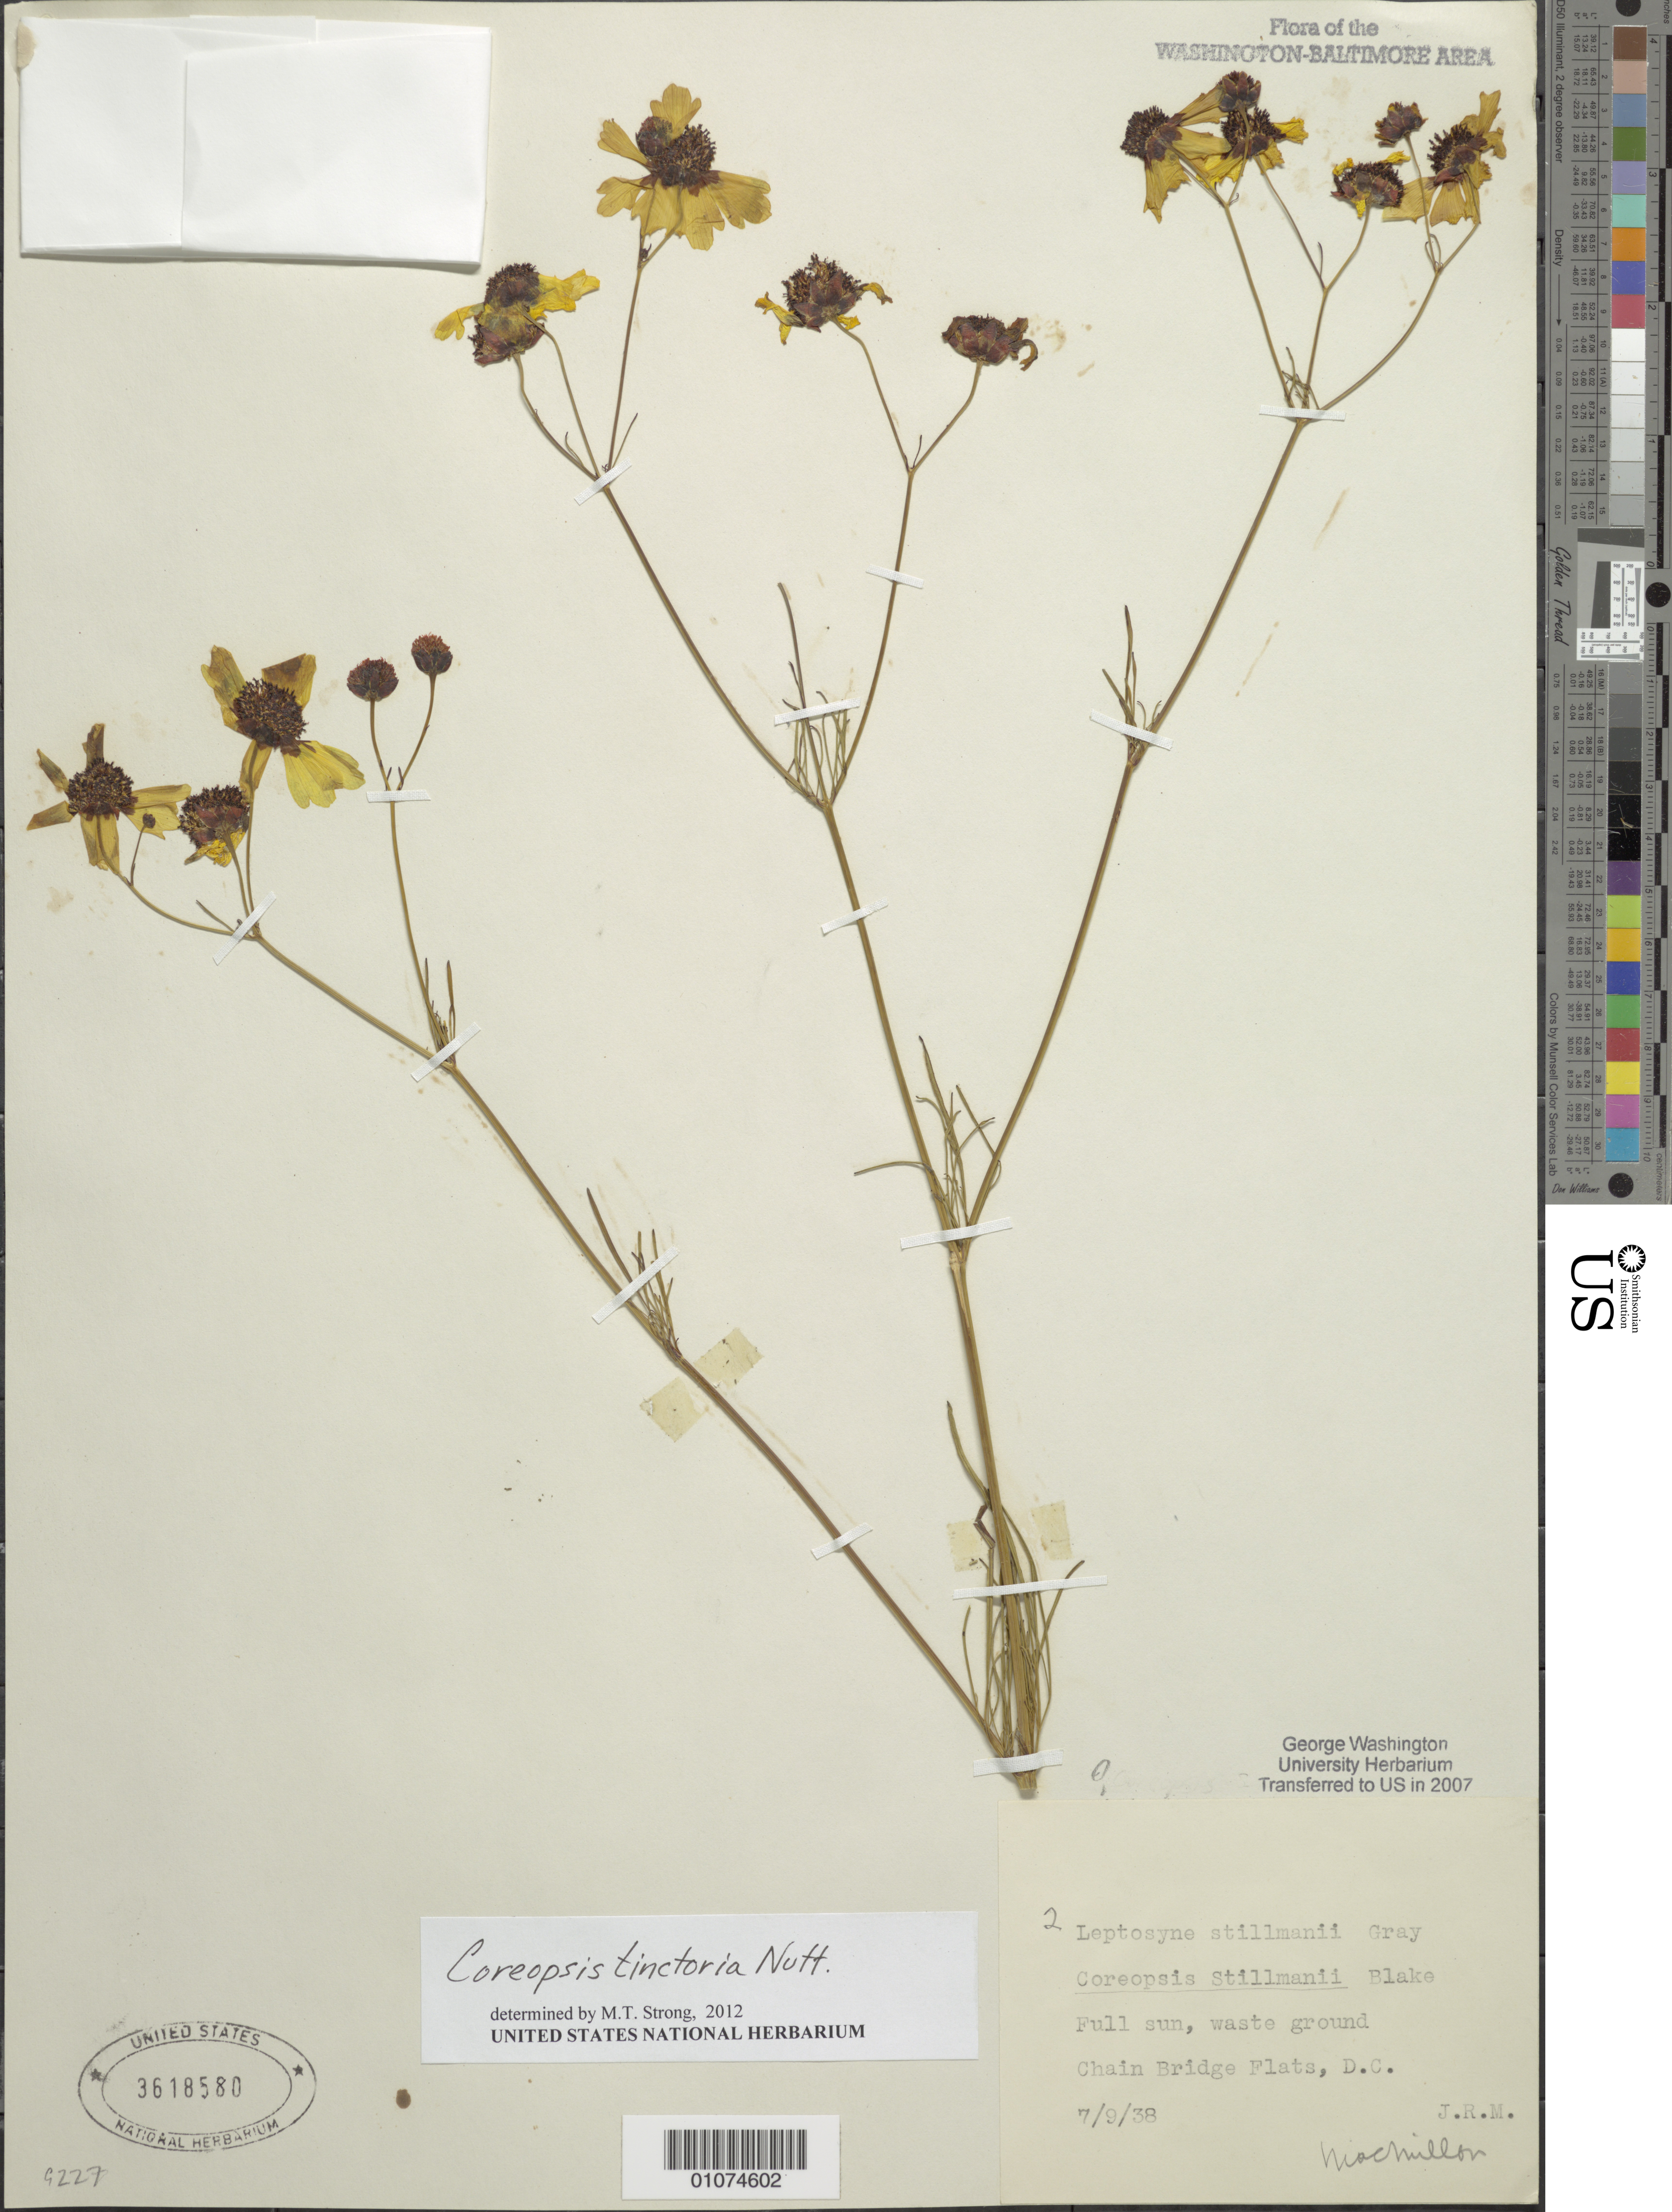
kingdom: Plantae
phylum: Tracheophyta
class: Magnoliopsida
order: Asterales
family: Asteraceae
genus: Coreopsis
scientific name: Coreopsis tinctoria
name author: Nutt.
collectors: J. MacMillon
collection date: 1938-09-07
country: United States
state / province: District of Columbia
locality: Chain Bridge Flats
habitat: Full sun, waste ground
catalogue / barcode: US 3618580